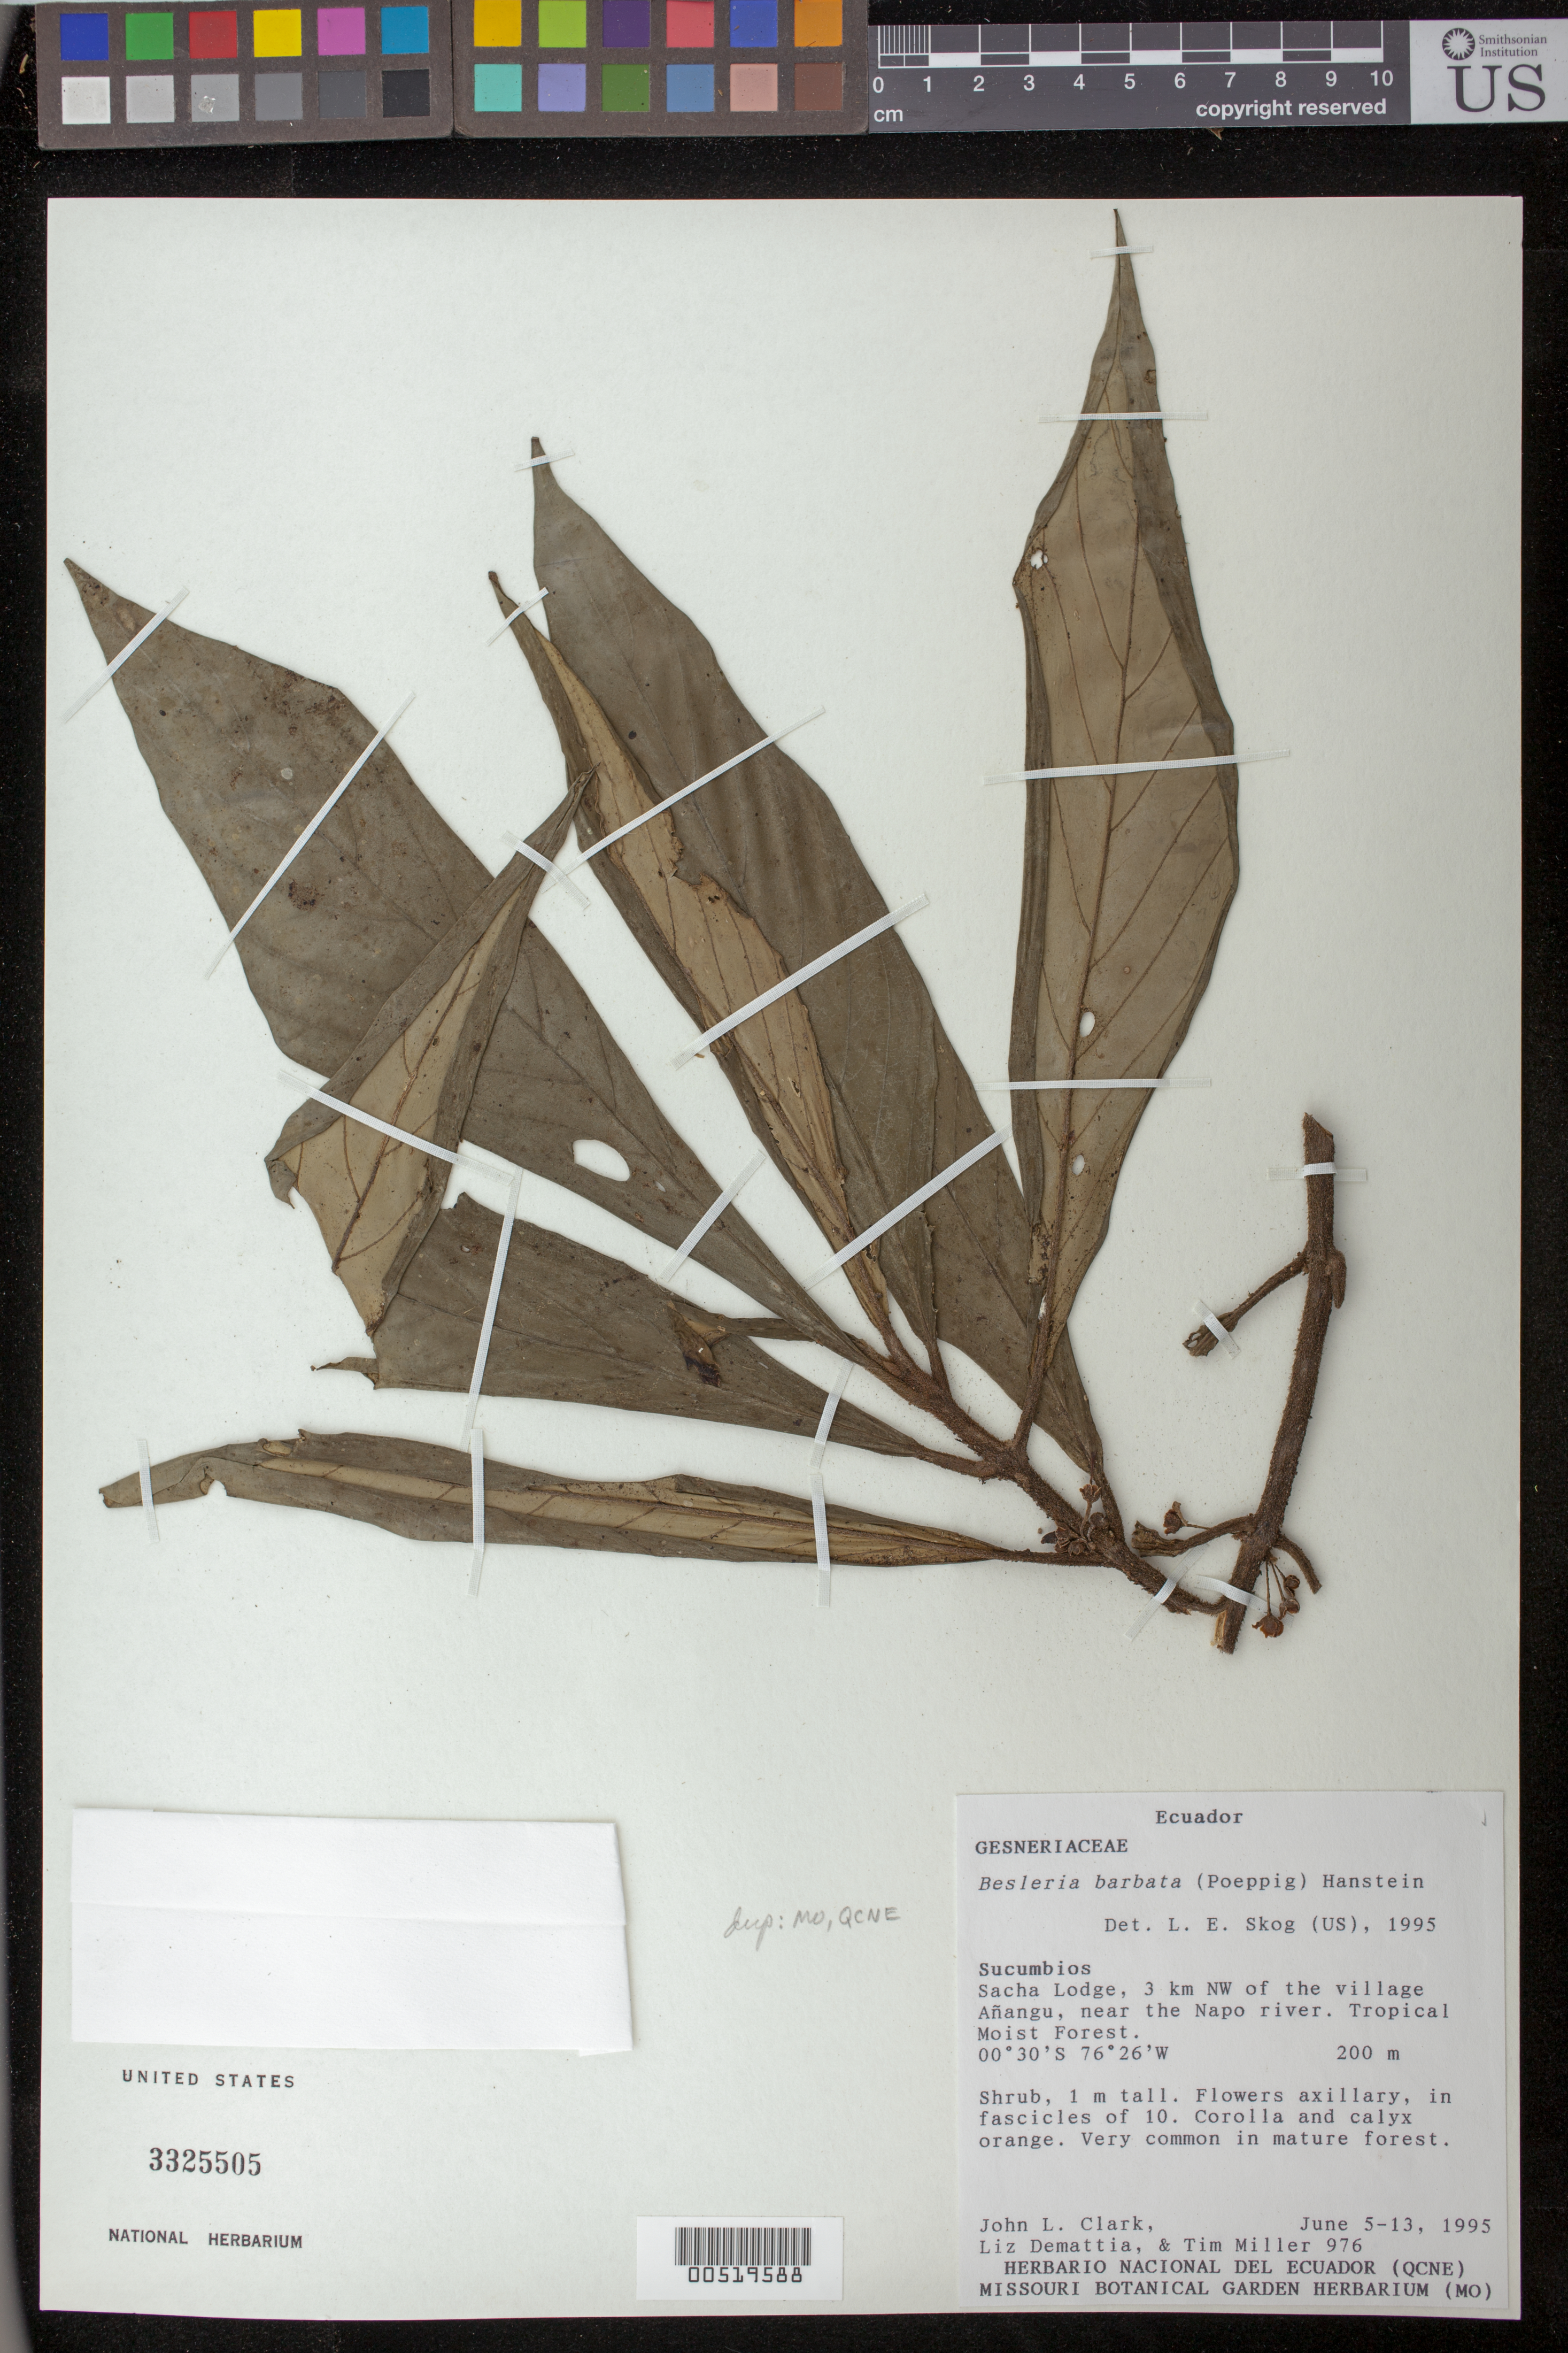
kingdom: Plantae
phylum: Tracheophyta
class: Magnoliopsida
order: Lamiales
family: Gesneriaceae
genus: Besleria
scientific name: Besleria barbata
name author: (Poepp.) Hanst.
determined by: Skog, Laurence E.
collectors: J. L. Clark, L. Demattia & T. Miller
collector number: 976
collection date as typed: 5-13 Jun 1995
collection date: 1995-06-05/1995-06-13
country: Ecuador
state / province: Sucumbíos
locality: Sacha Lodge, 3 km NW of the village Añangu, near the Napo River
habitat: Tropical moist forest; in mature forest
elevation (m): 200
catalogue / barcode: US 3325505